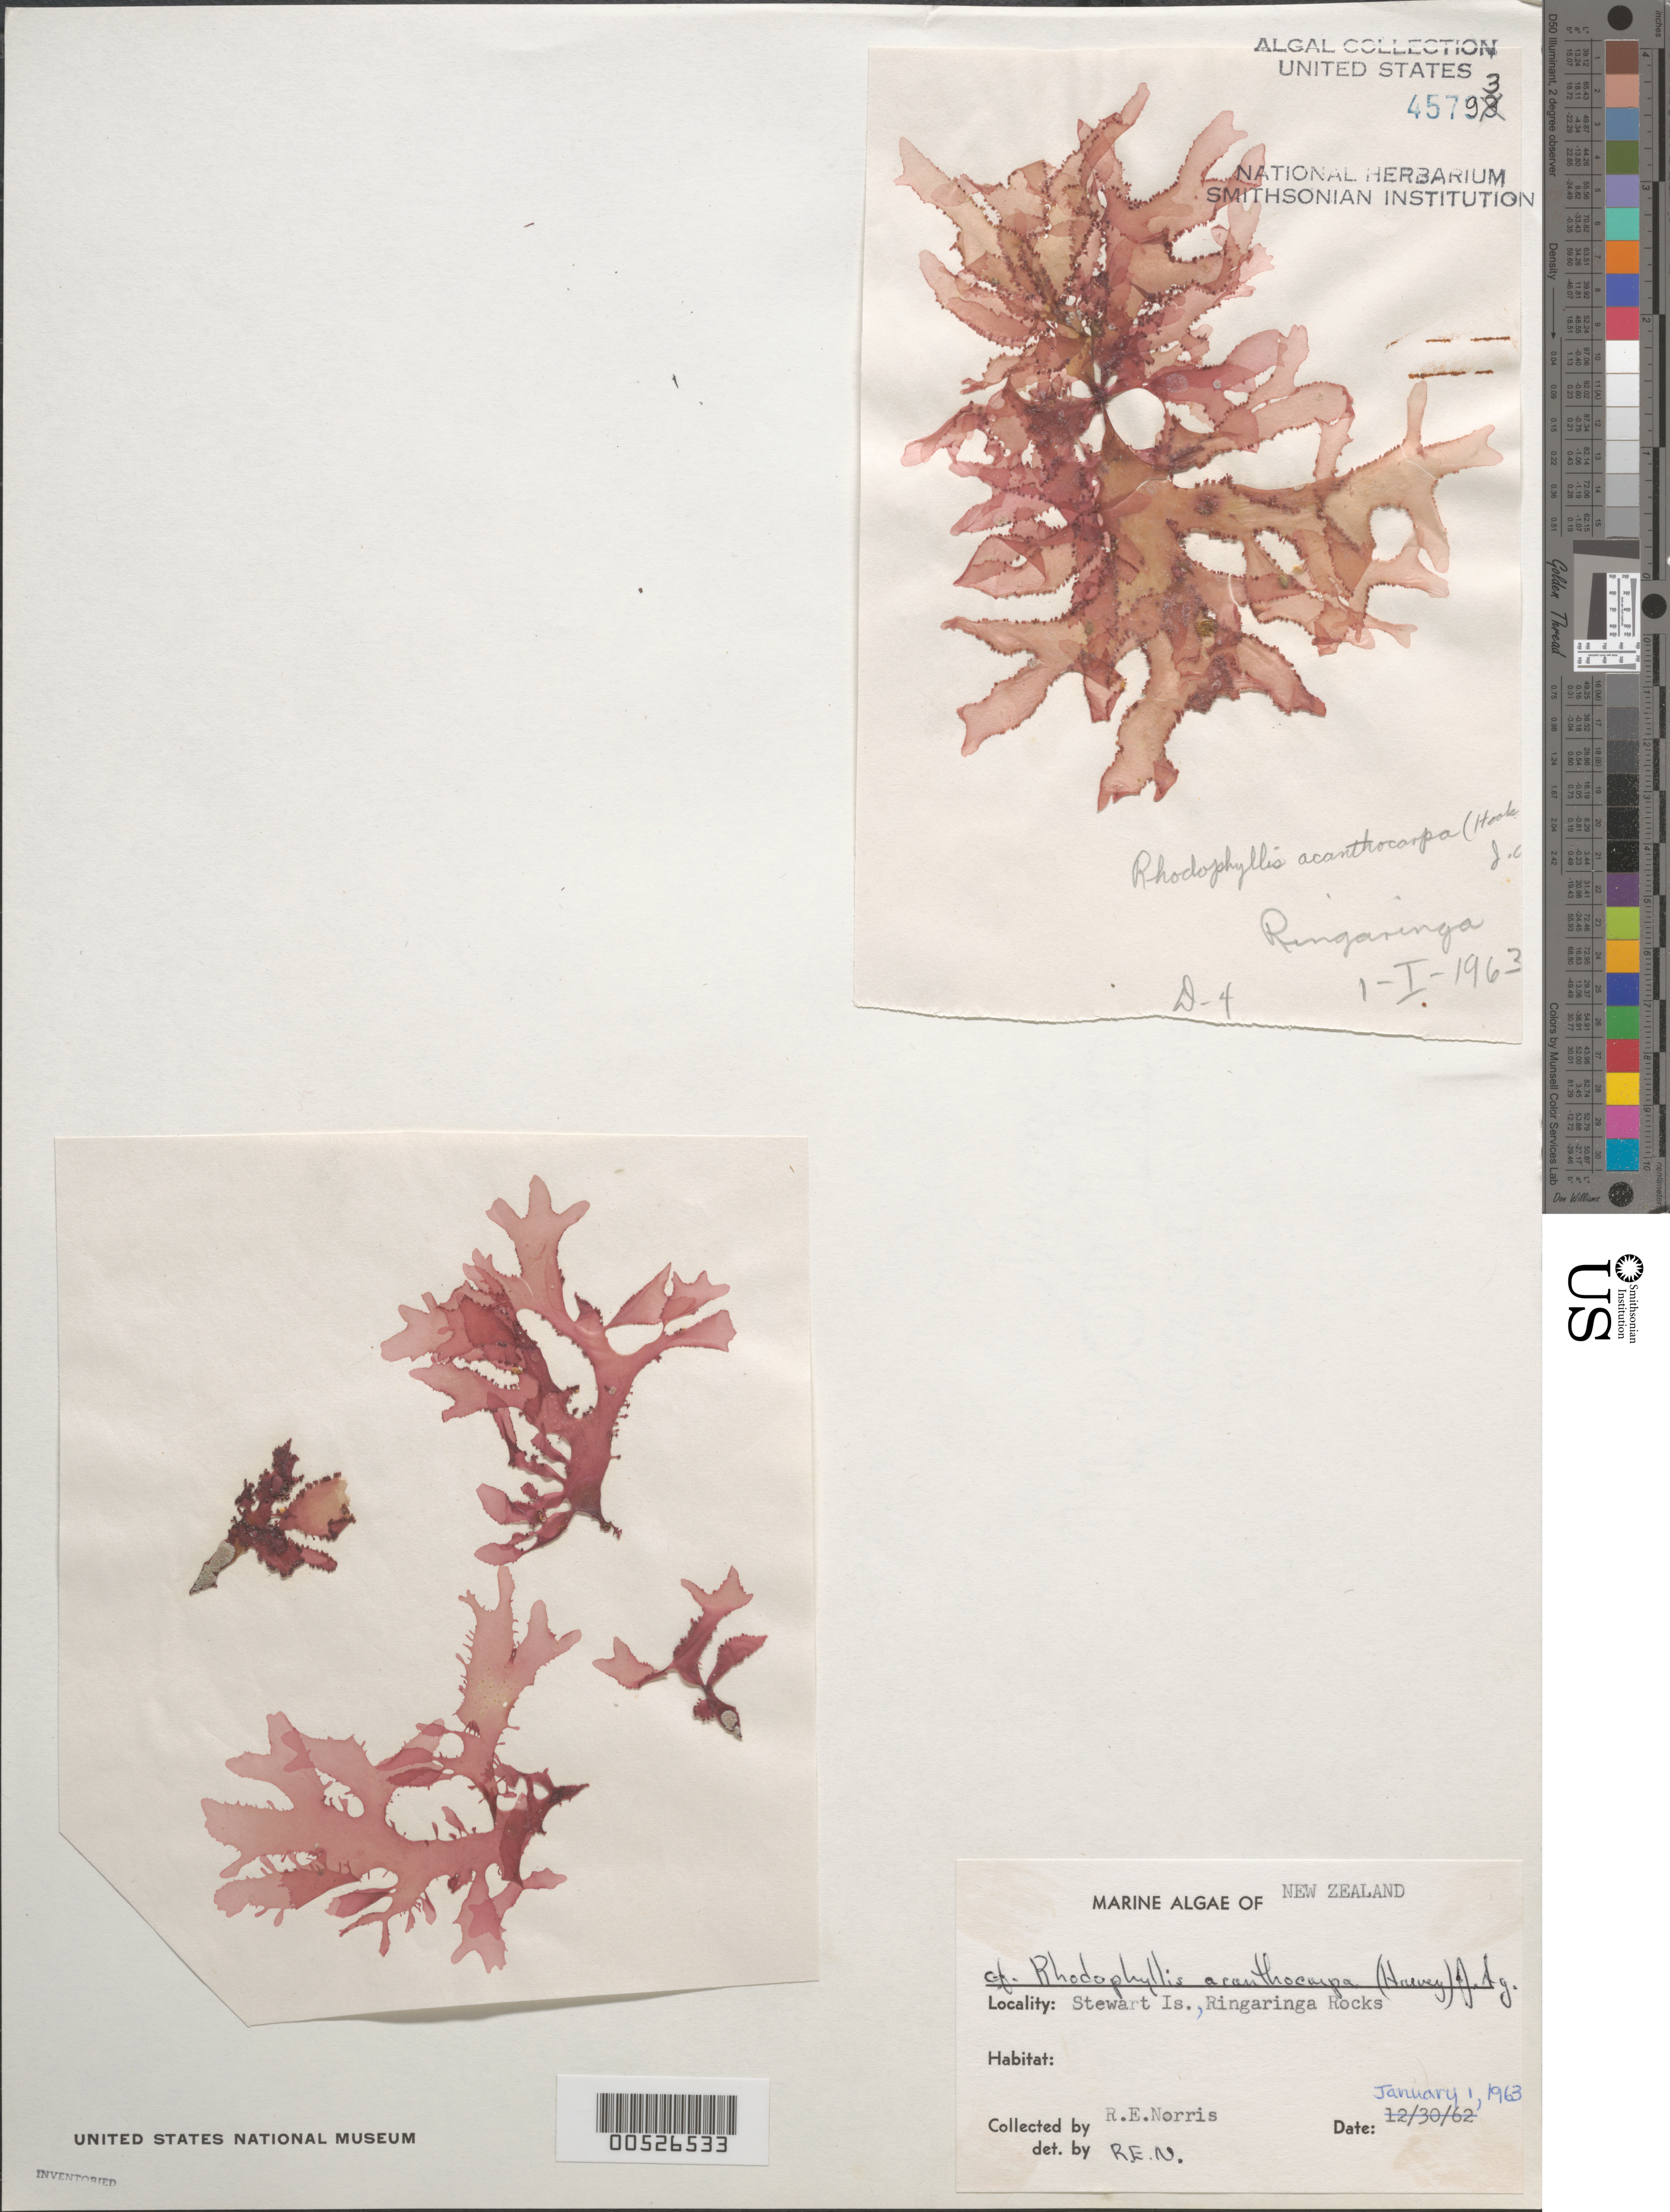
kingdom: Plantae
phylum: Rhodophyta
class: Florideophyceae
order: Gigartinales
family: Cystocloniaceae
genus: Rhodophyllis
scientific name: Rhodophyllis centrocarpa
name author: (Montagne) M.J. Wynne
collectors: R. E. Norris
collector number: D-4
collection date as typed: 01 Jan 1963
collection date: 1963-01-01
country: New Zealand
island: Stewart Island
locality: Ringaringa Rocks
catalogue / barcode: US 45793